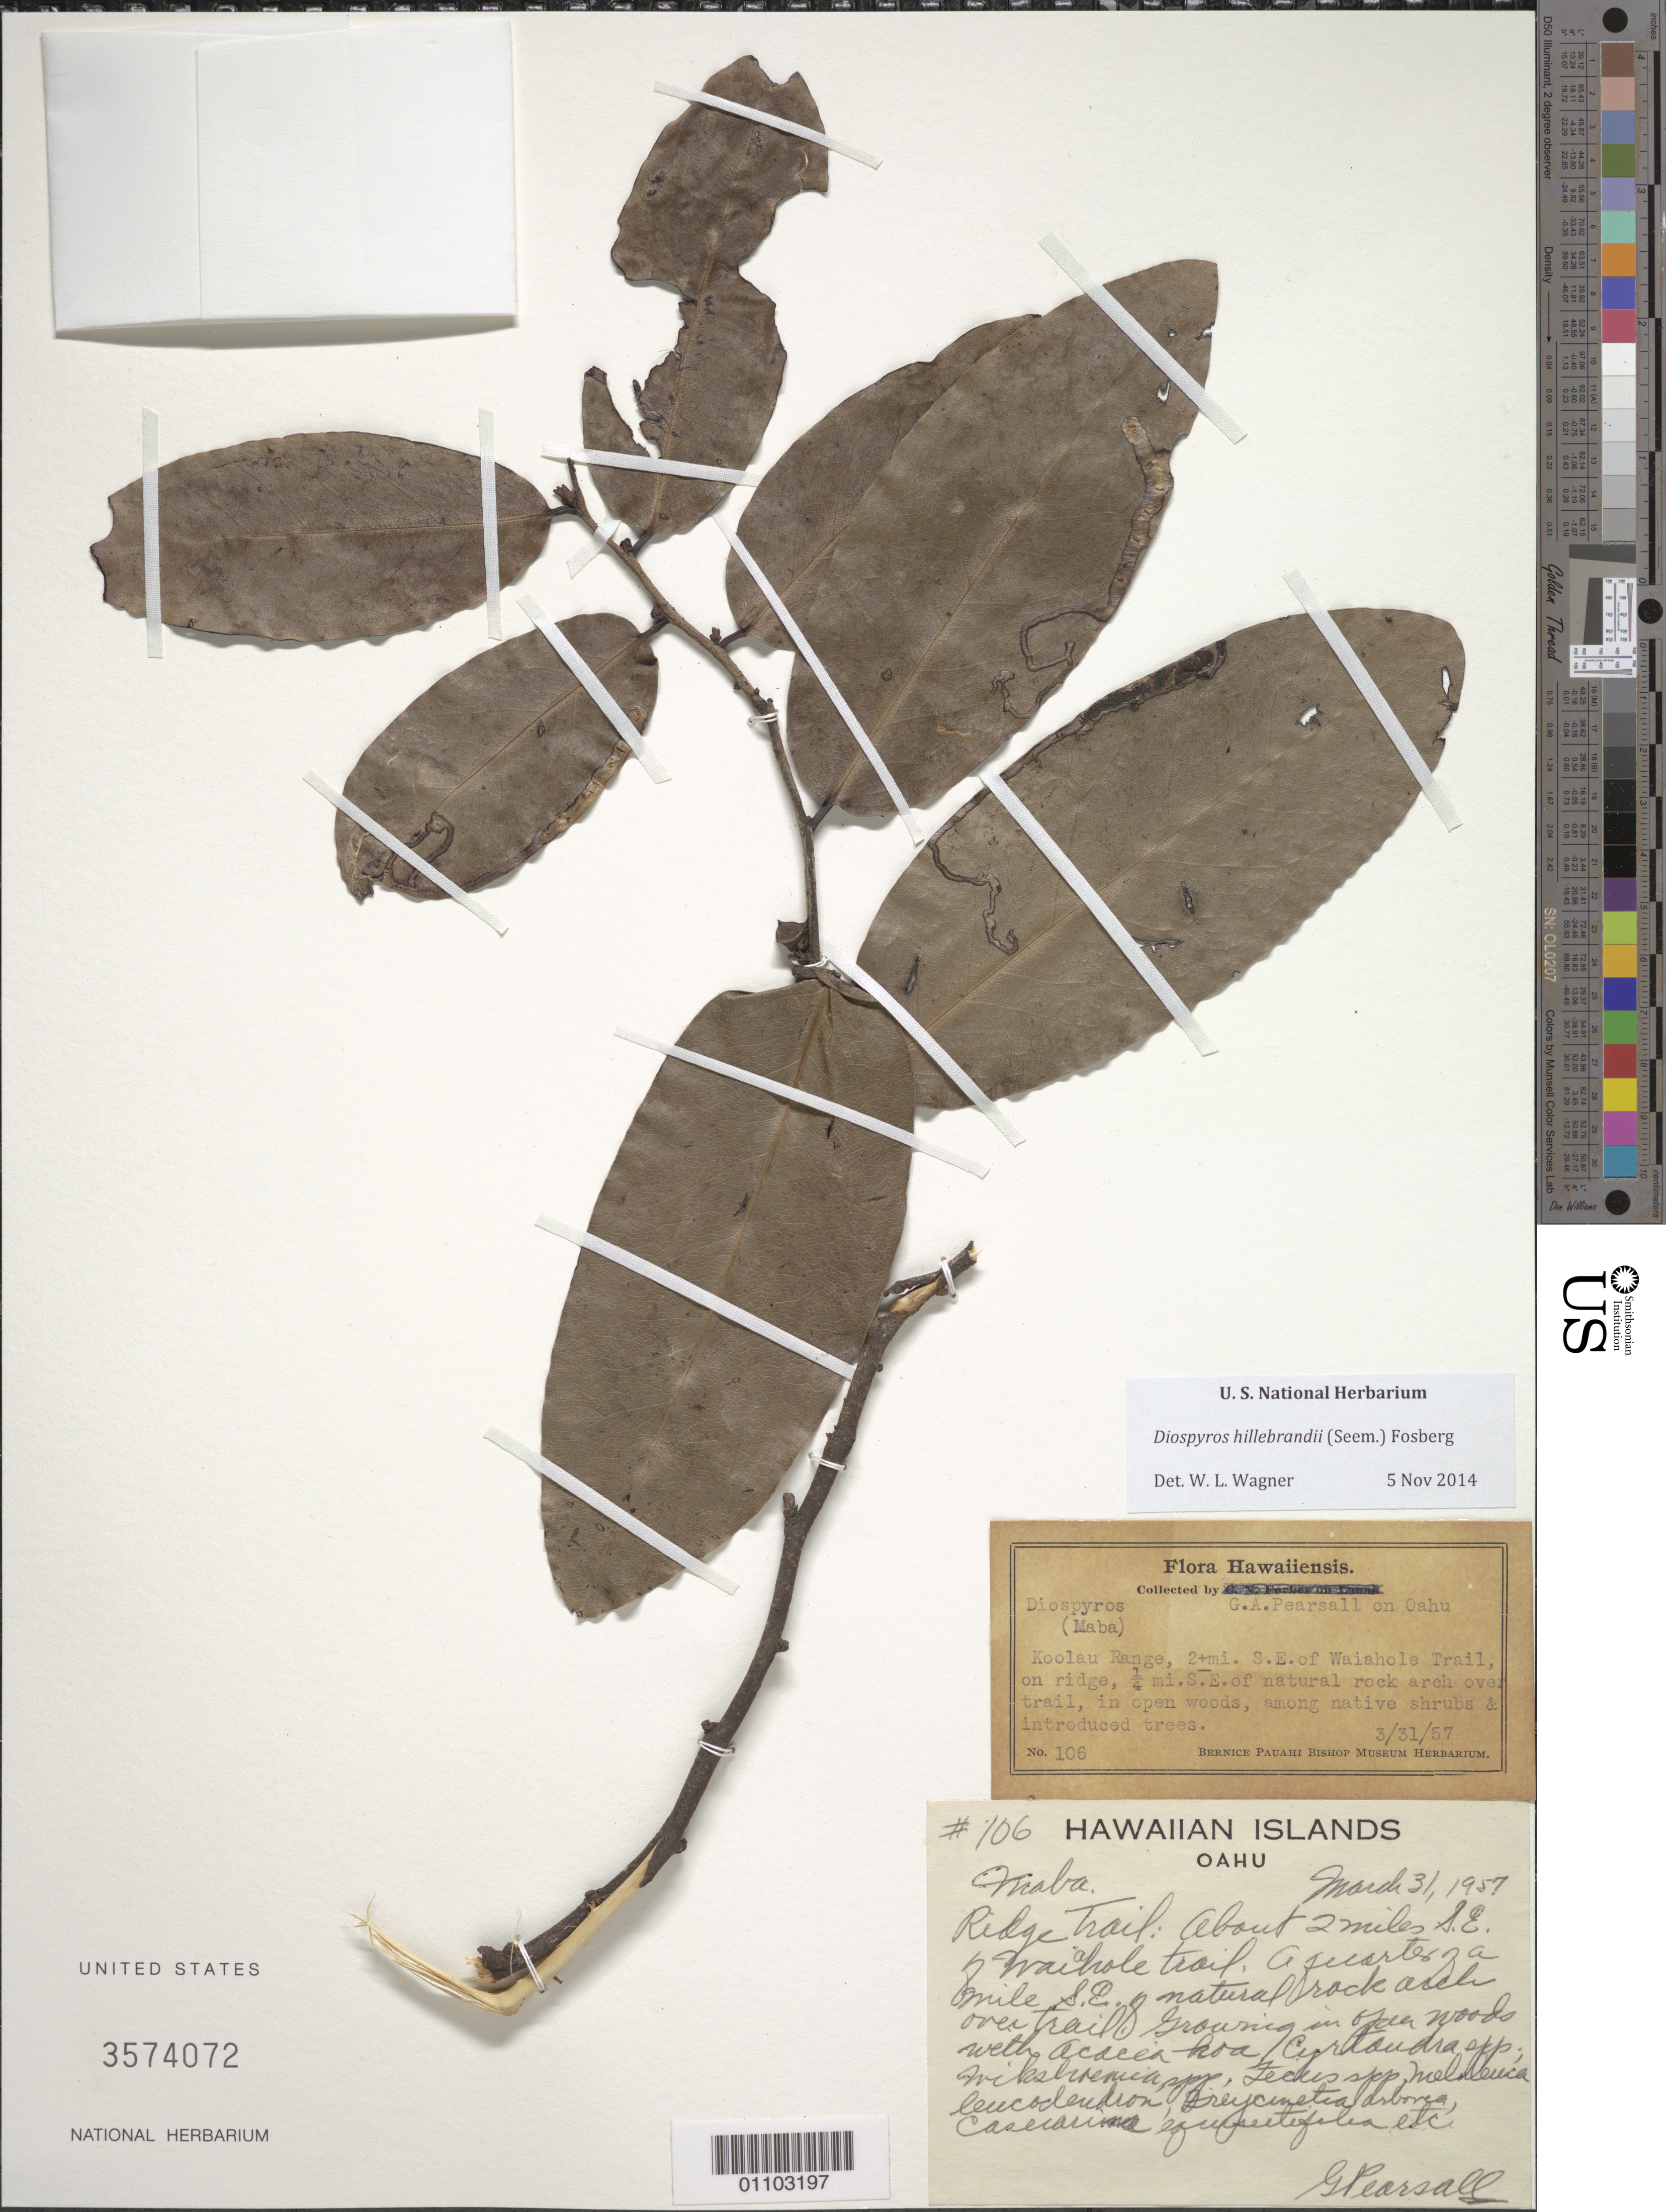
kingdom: Plantae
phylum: Tracheophyta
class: Magnoliopsida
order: Ericales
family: Ebenaceae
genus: Diospyros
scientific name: Diospyros hillebrandii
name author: (Seem.) Fosberg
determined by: Wagner, W. L., (BOT), Smithsonian Institution - National Museum of Natural History (UNITED STATES)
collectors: G. Pearsall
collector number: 106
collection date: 1957-03-31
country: United States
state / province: Hawaii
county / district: Honolulu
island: Oahu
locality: Koolau Range, about 2 miles SE of Waiahole Trail.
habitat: Open woods, among native shrubs and introduced trees.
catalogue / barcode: US 3574072